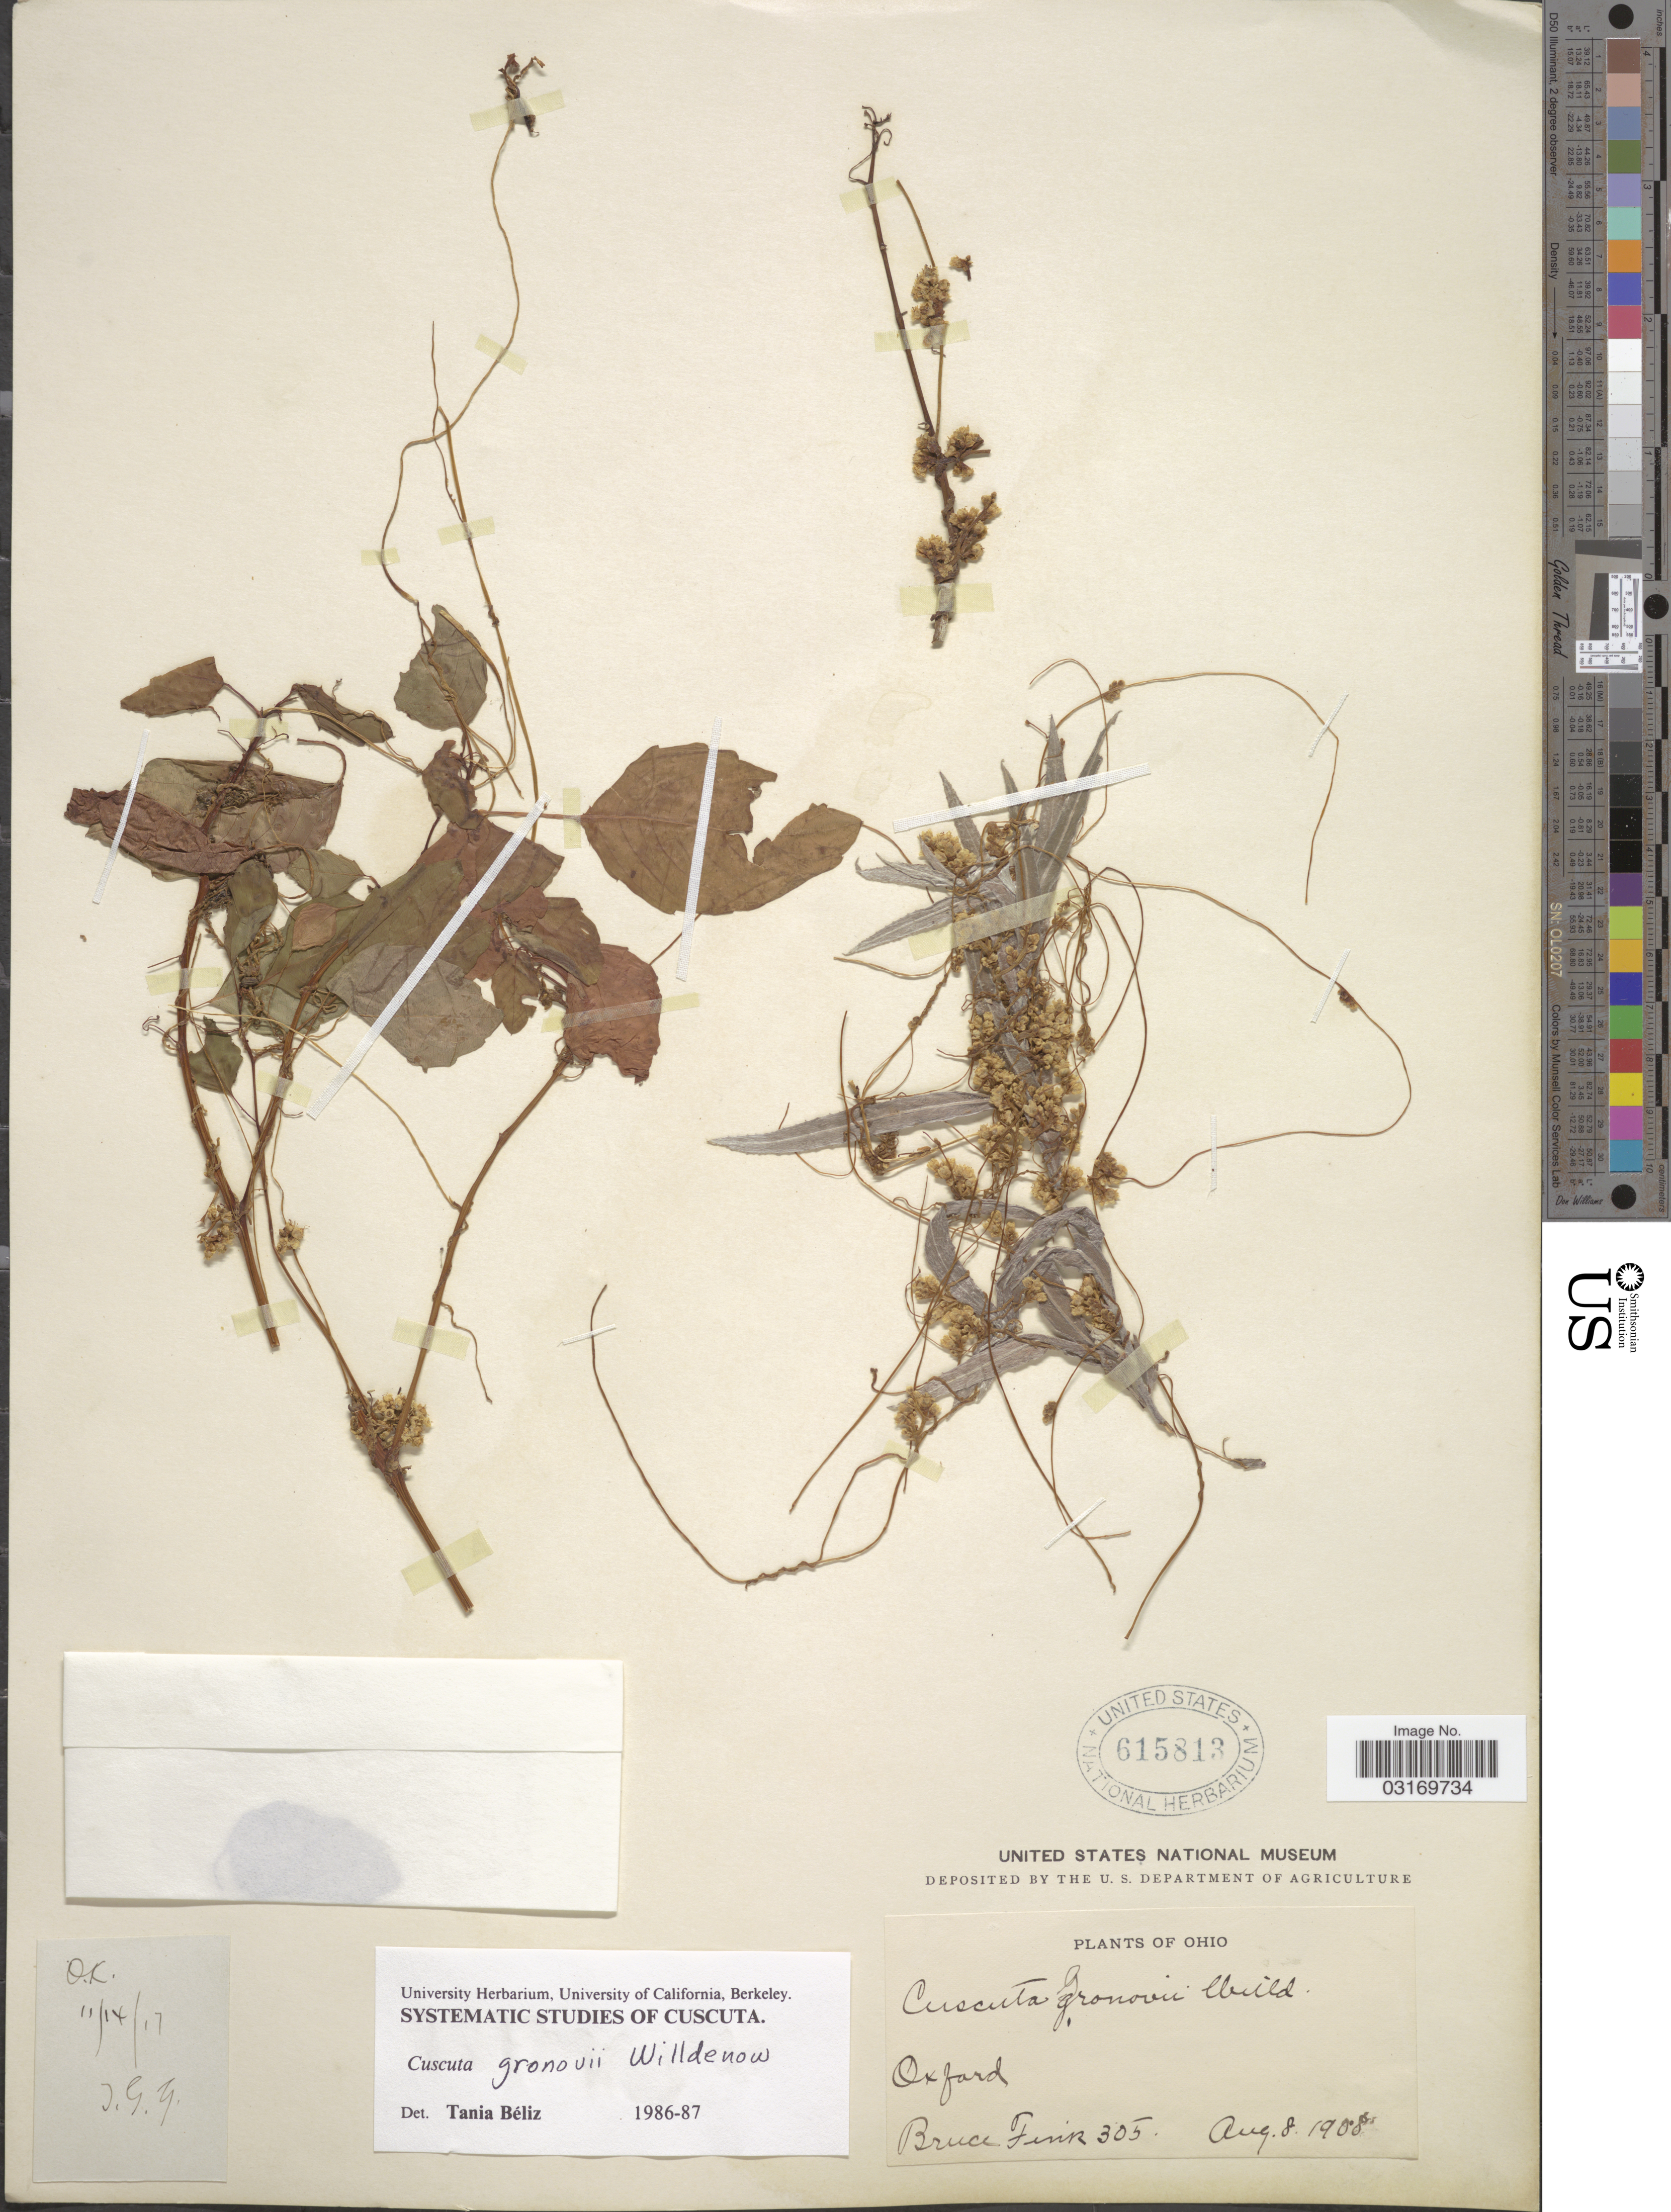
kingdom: Plantae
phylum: Tracheophyta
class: Magnoliopsida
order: Solanales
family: Convolvulaceae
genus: Cuscuta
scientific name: Cuscuta gronovii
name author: Willd. ex Schult.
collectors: B. Fink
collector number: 305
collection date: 1908-08-08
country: United States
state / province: Ohio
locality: Oxford.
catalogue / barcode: US 615813